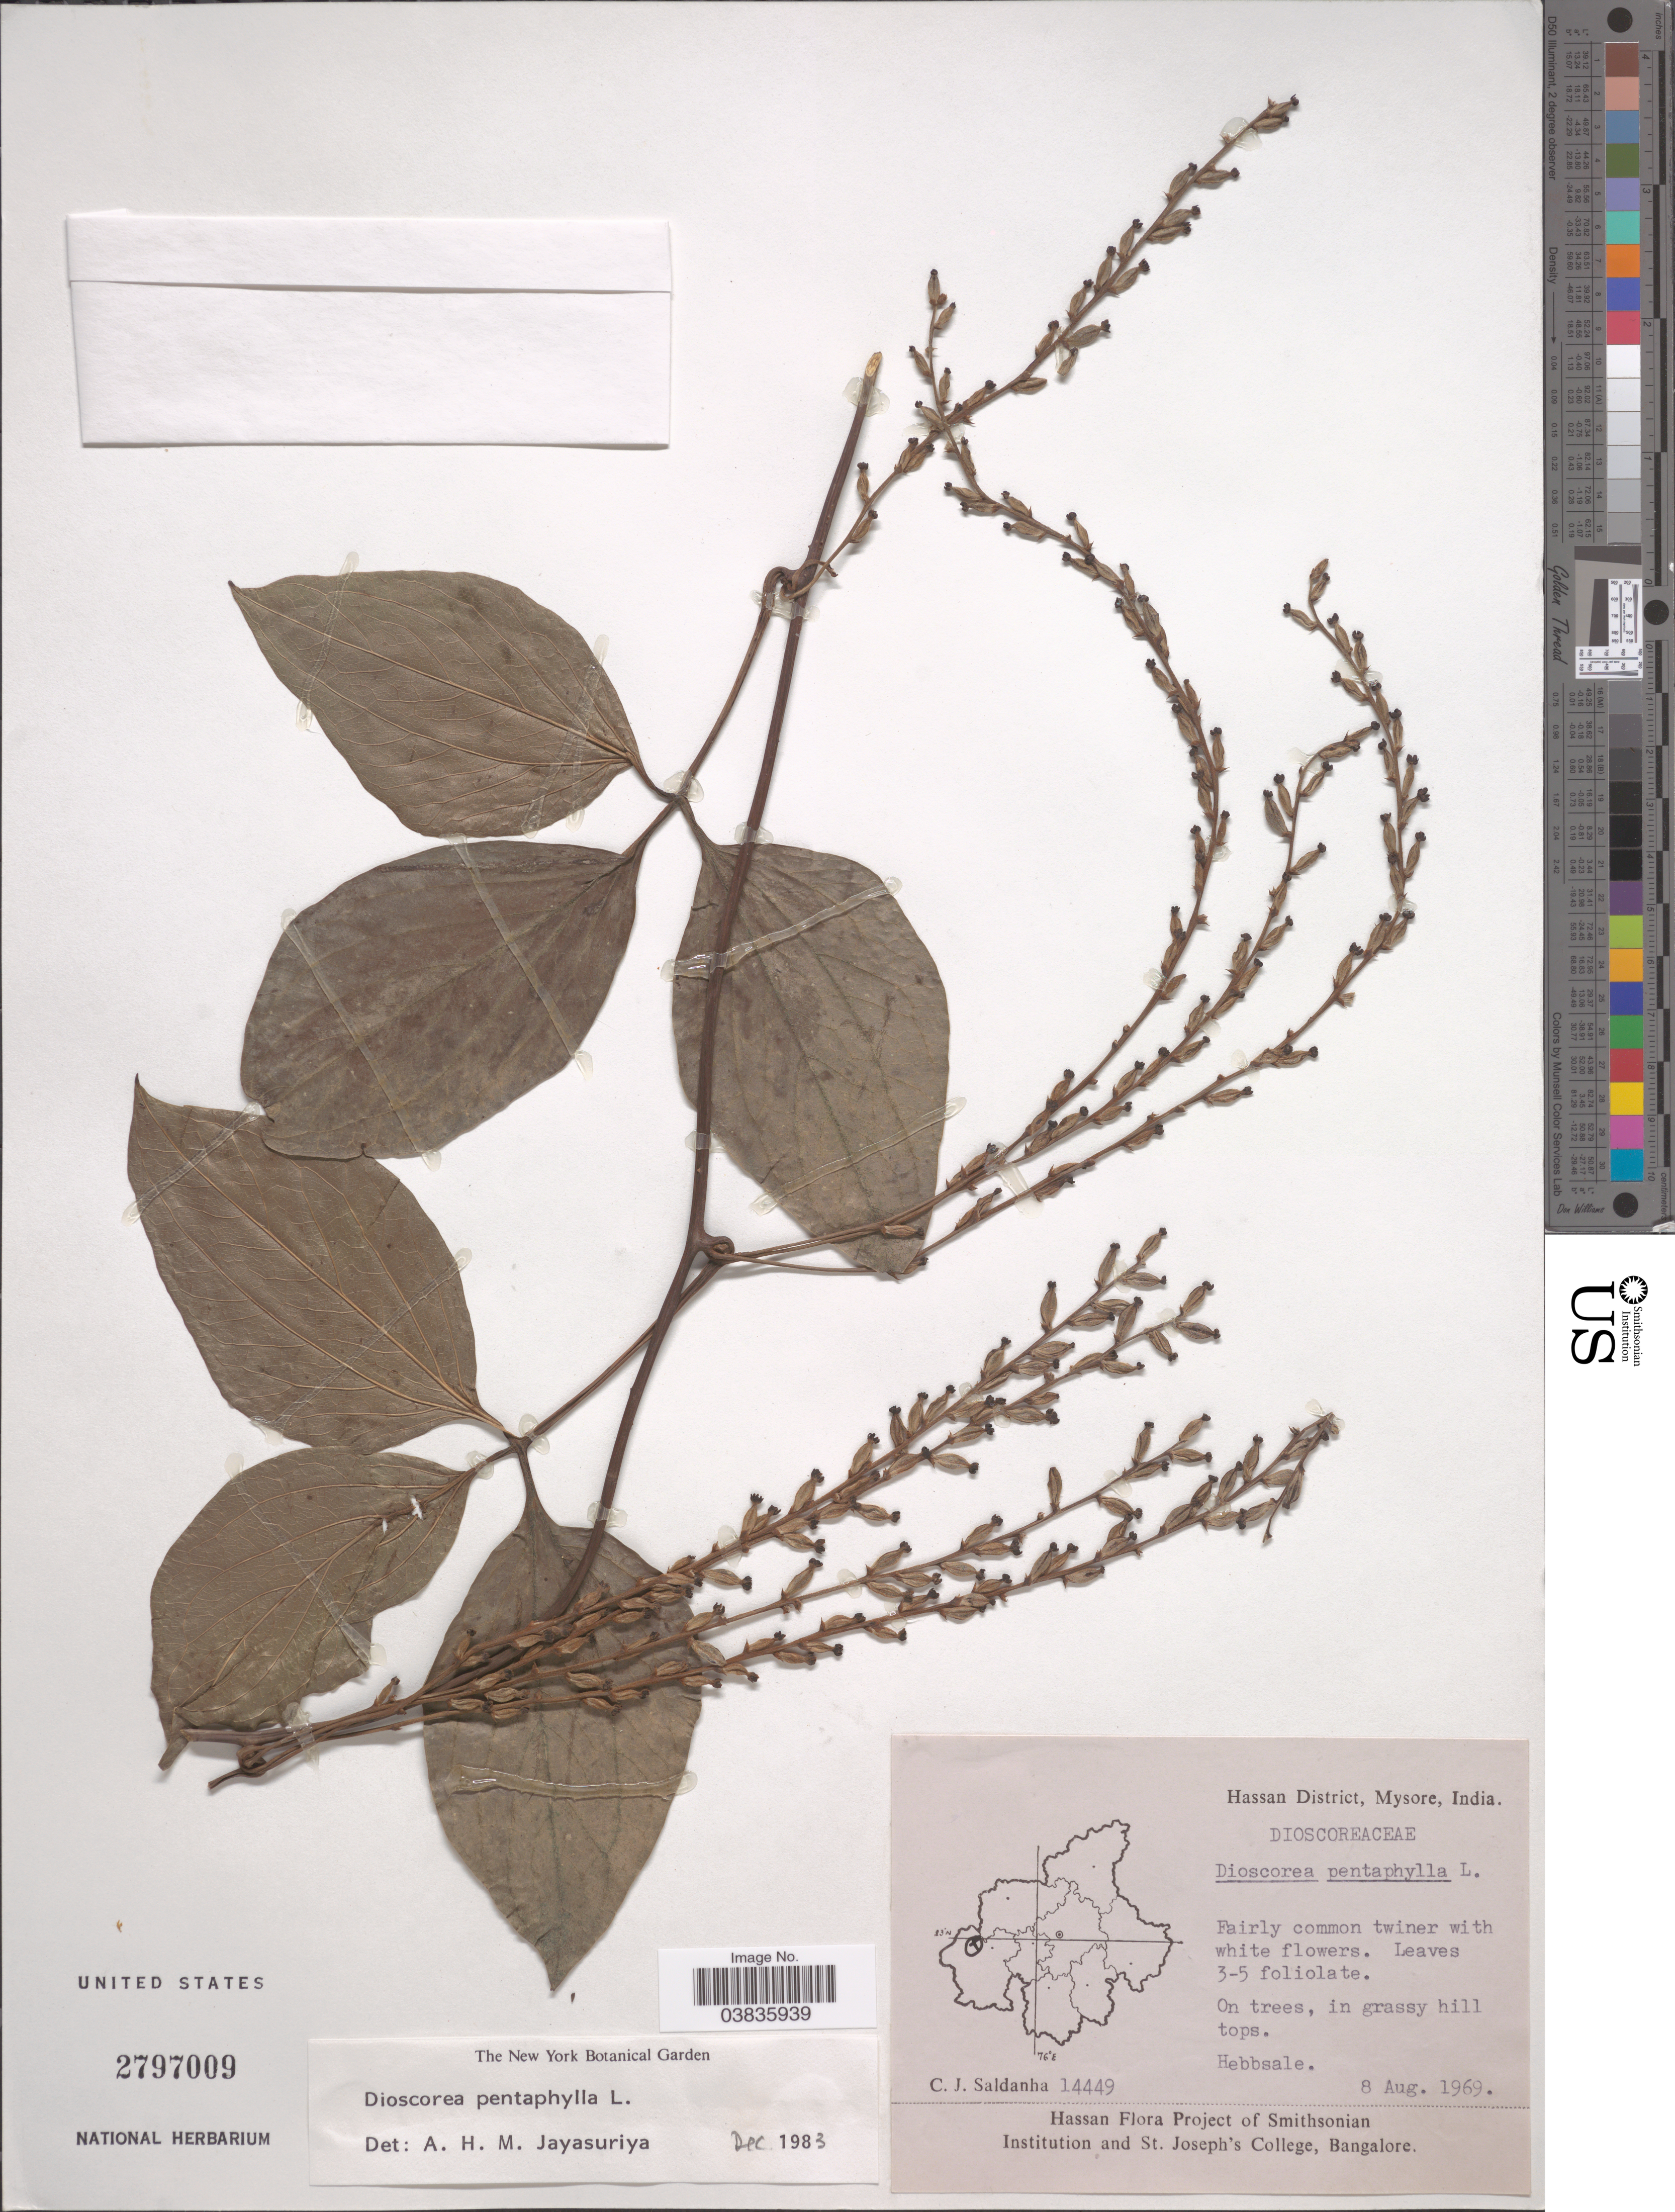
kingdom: Plantae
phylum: Tracheophyta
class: Liliopsida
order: Dioscoreales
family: Dioscoreaceae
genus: Dioscorea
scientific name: Dioscorea pentaphylla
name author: L.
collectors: C. J. Saldanha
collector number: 14449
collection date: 1969-08-08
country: India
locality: Hassan District, Mysore. Hebbsale.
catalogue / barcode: US 2797009